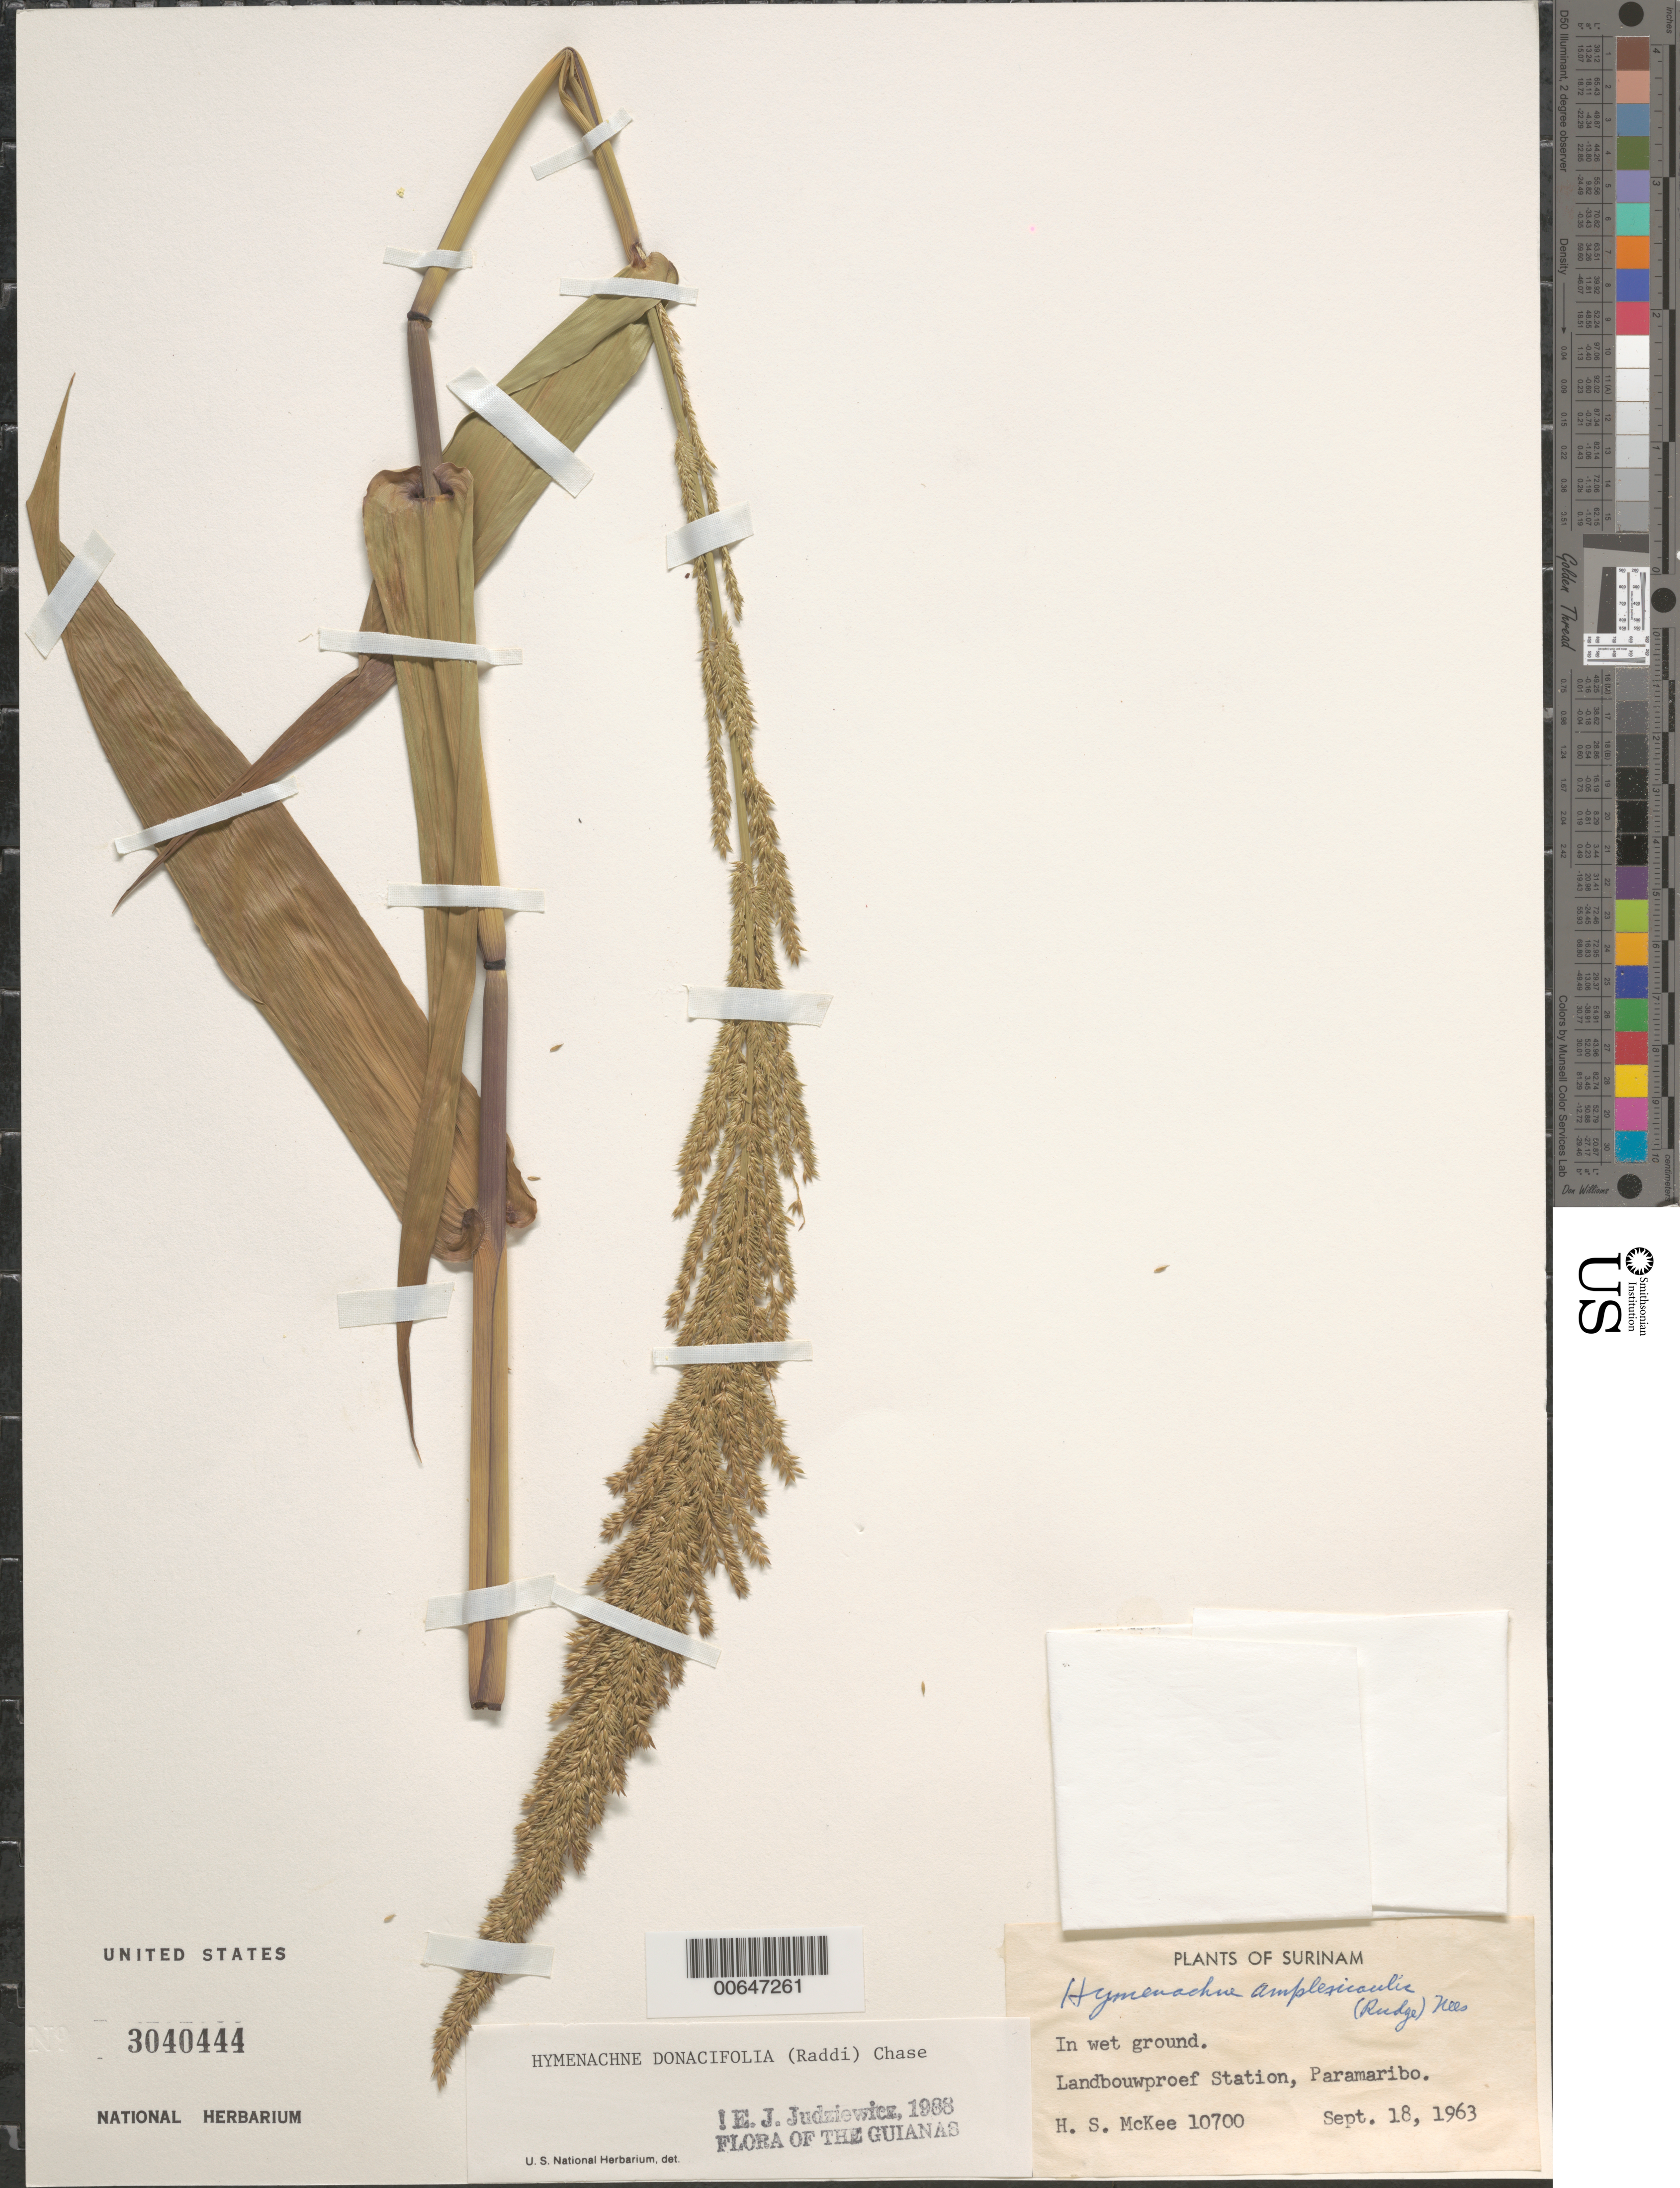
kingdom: Plantae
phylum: Tracheophyta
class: Liliopsida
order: Poales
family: Poaceae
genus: Hymenachne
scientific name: Hymenachne donacifolia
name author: (Raddi) Chase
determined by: Judziewicz, E. J.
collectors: H. S. McKee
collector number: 10700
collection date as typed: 18-Sep-63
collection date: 1963-09-18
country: Suriname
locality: Landbouwproef Station, Paramaribo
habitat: Wet ground.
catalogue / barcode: US 3040444